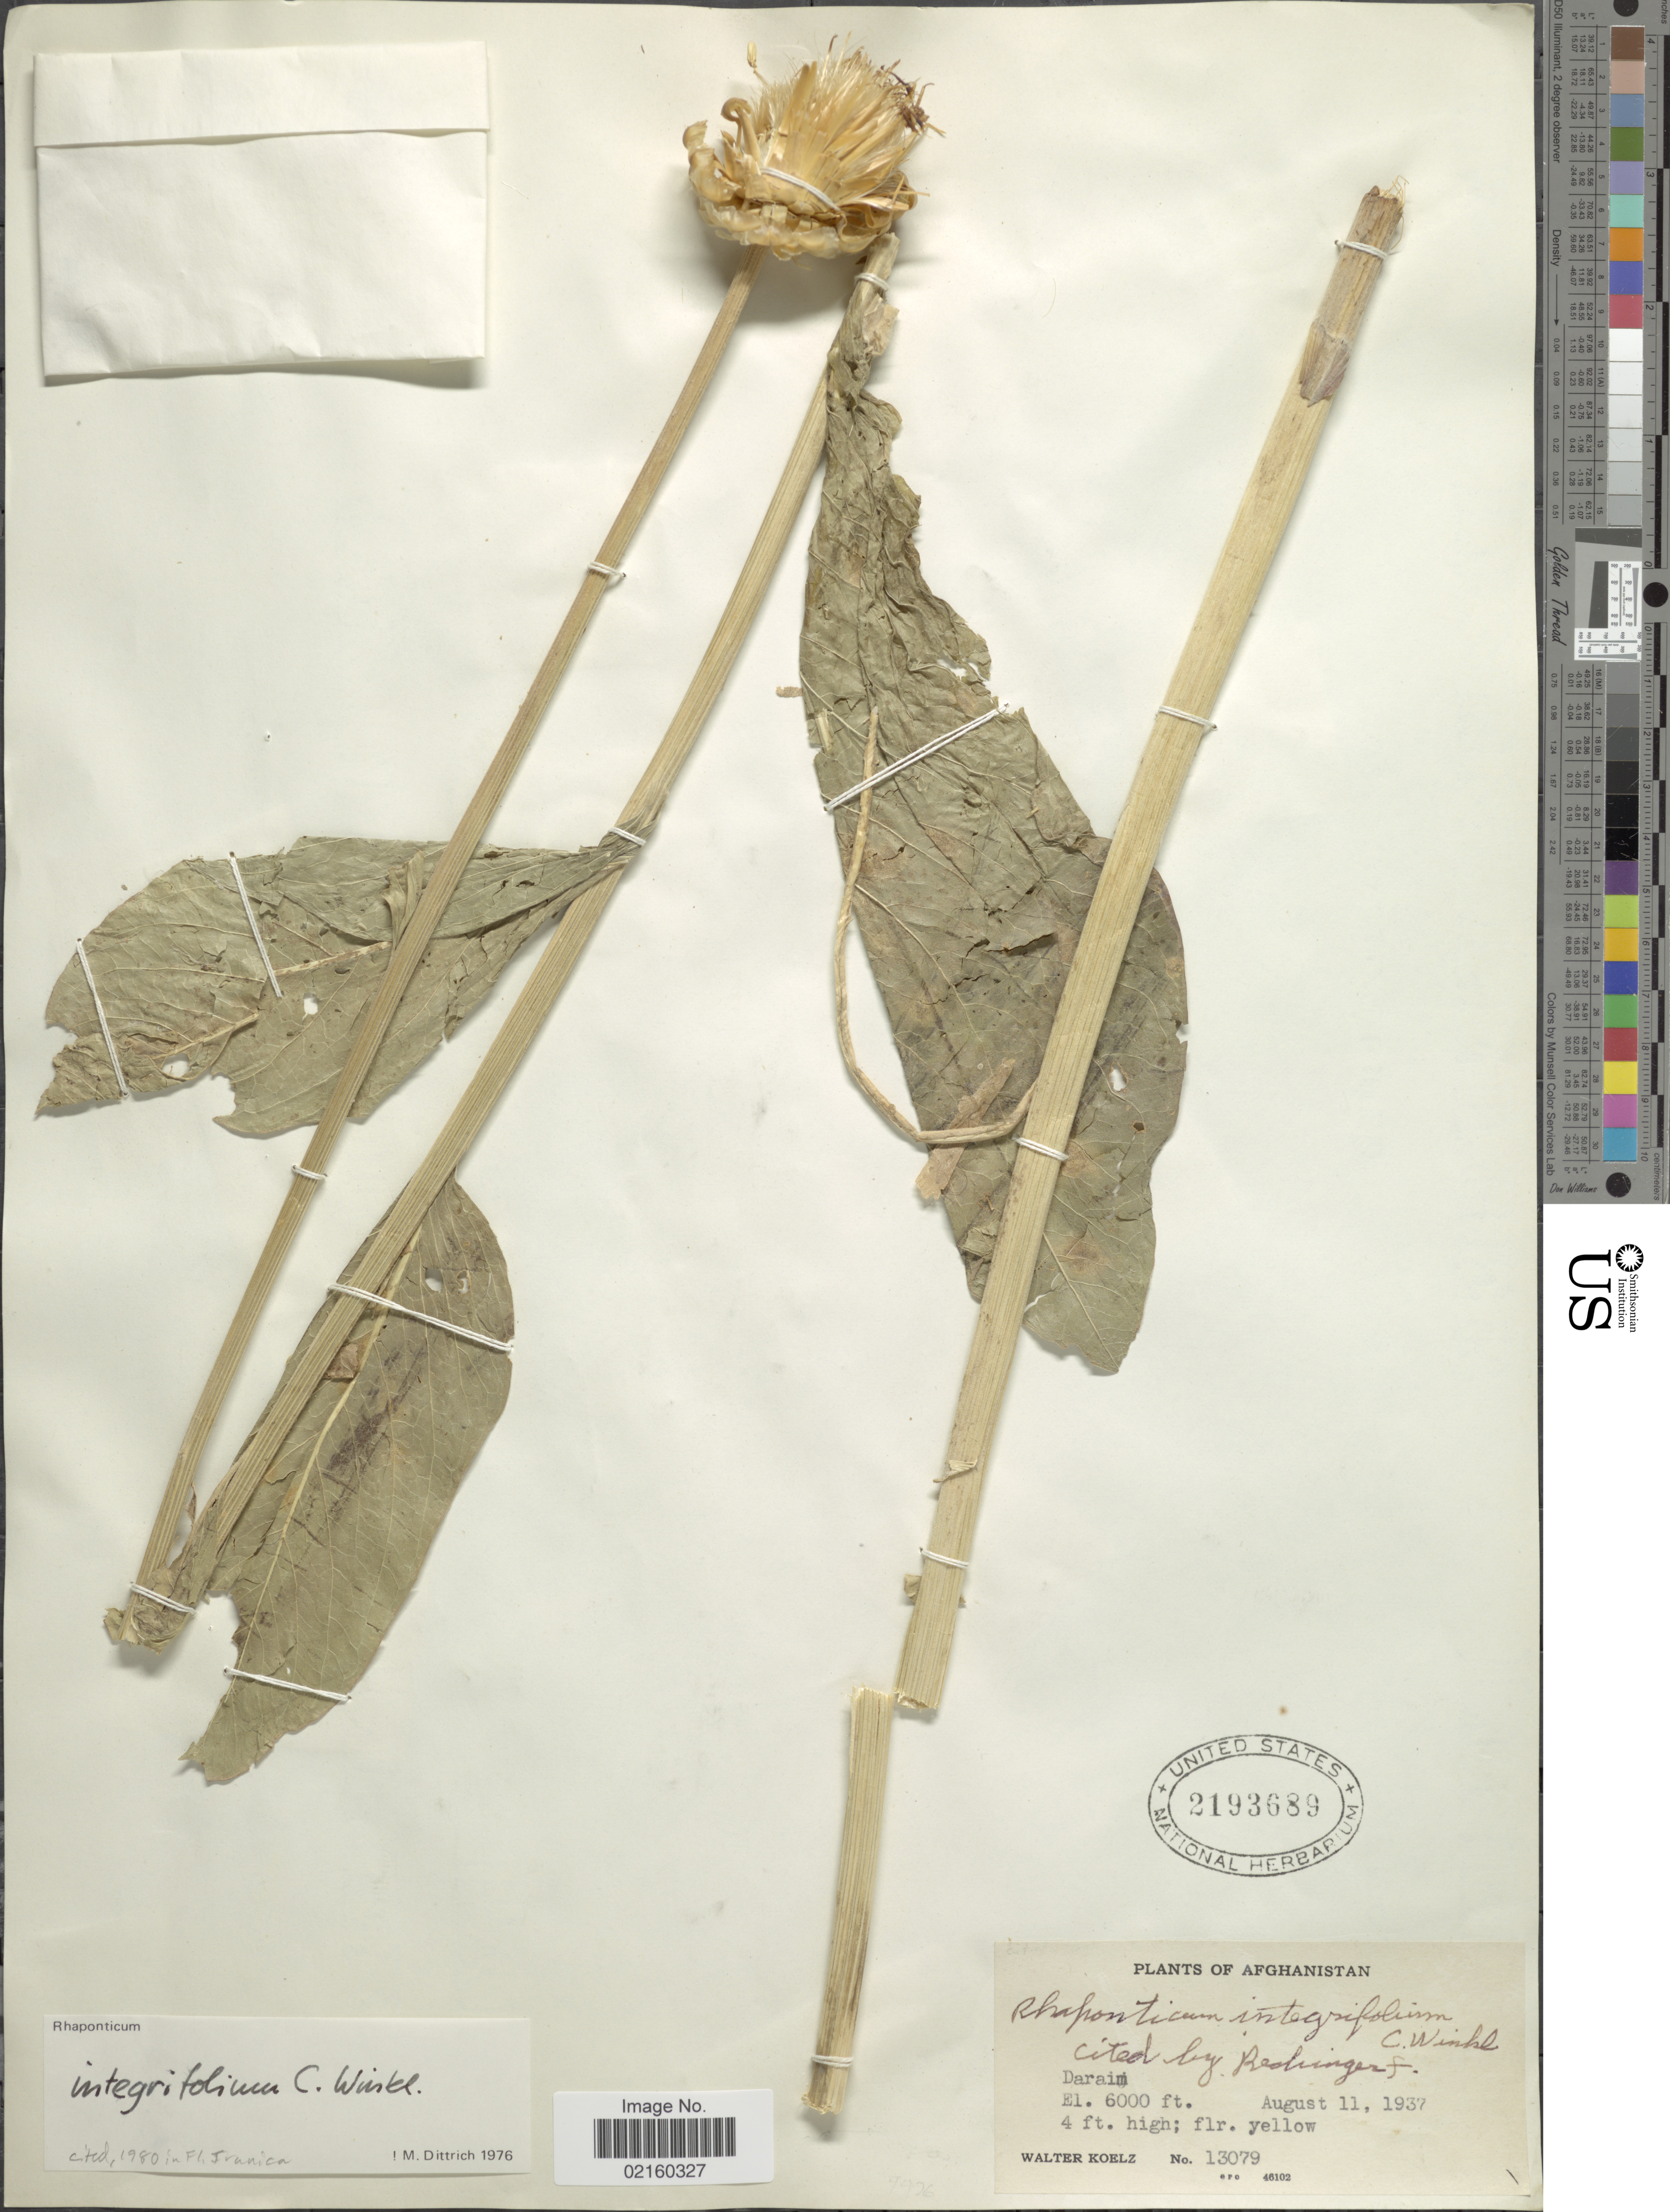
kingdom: Plantae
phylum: Tracheophyta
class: Magnoliopsida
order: Asterales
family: Asteraceae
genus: Rhaponticum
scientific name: Rhaponticum integrifolium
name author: C. Winkl.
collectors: W. N. Koelz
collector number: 13079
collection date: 1937-08-11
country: Afghanistan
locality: Daraim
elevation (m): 1829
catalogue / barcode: US 2193689